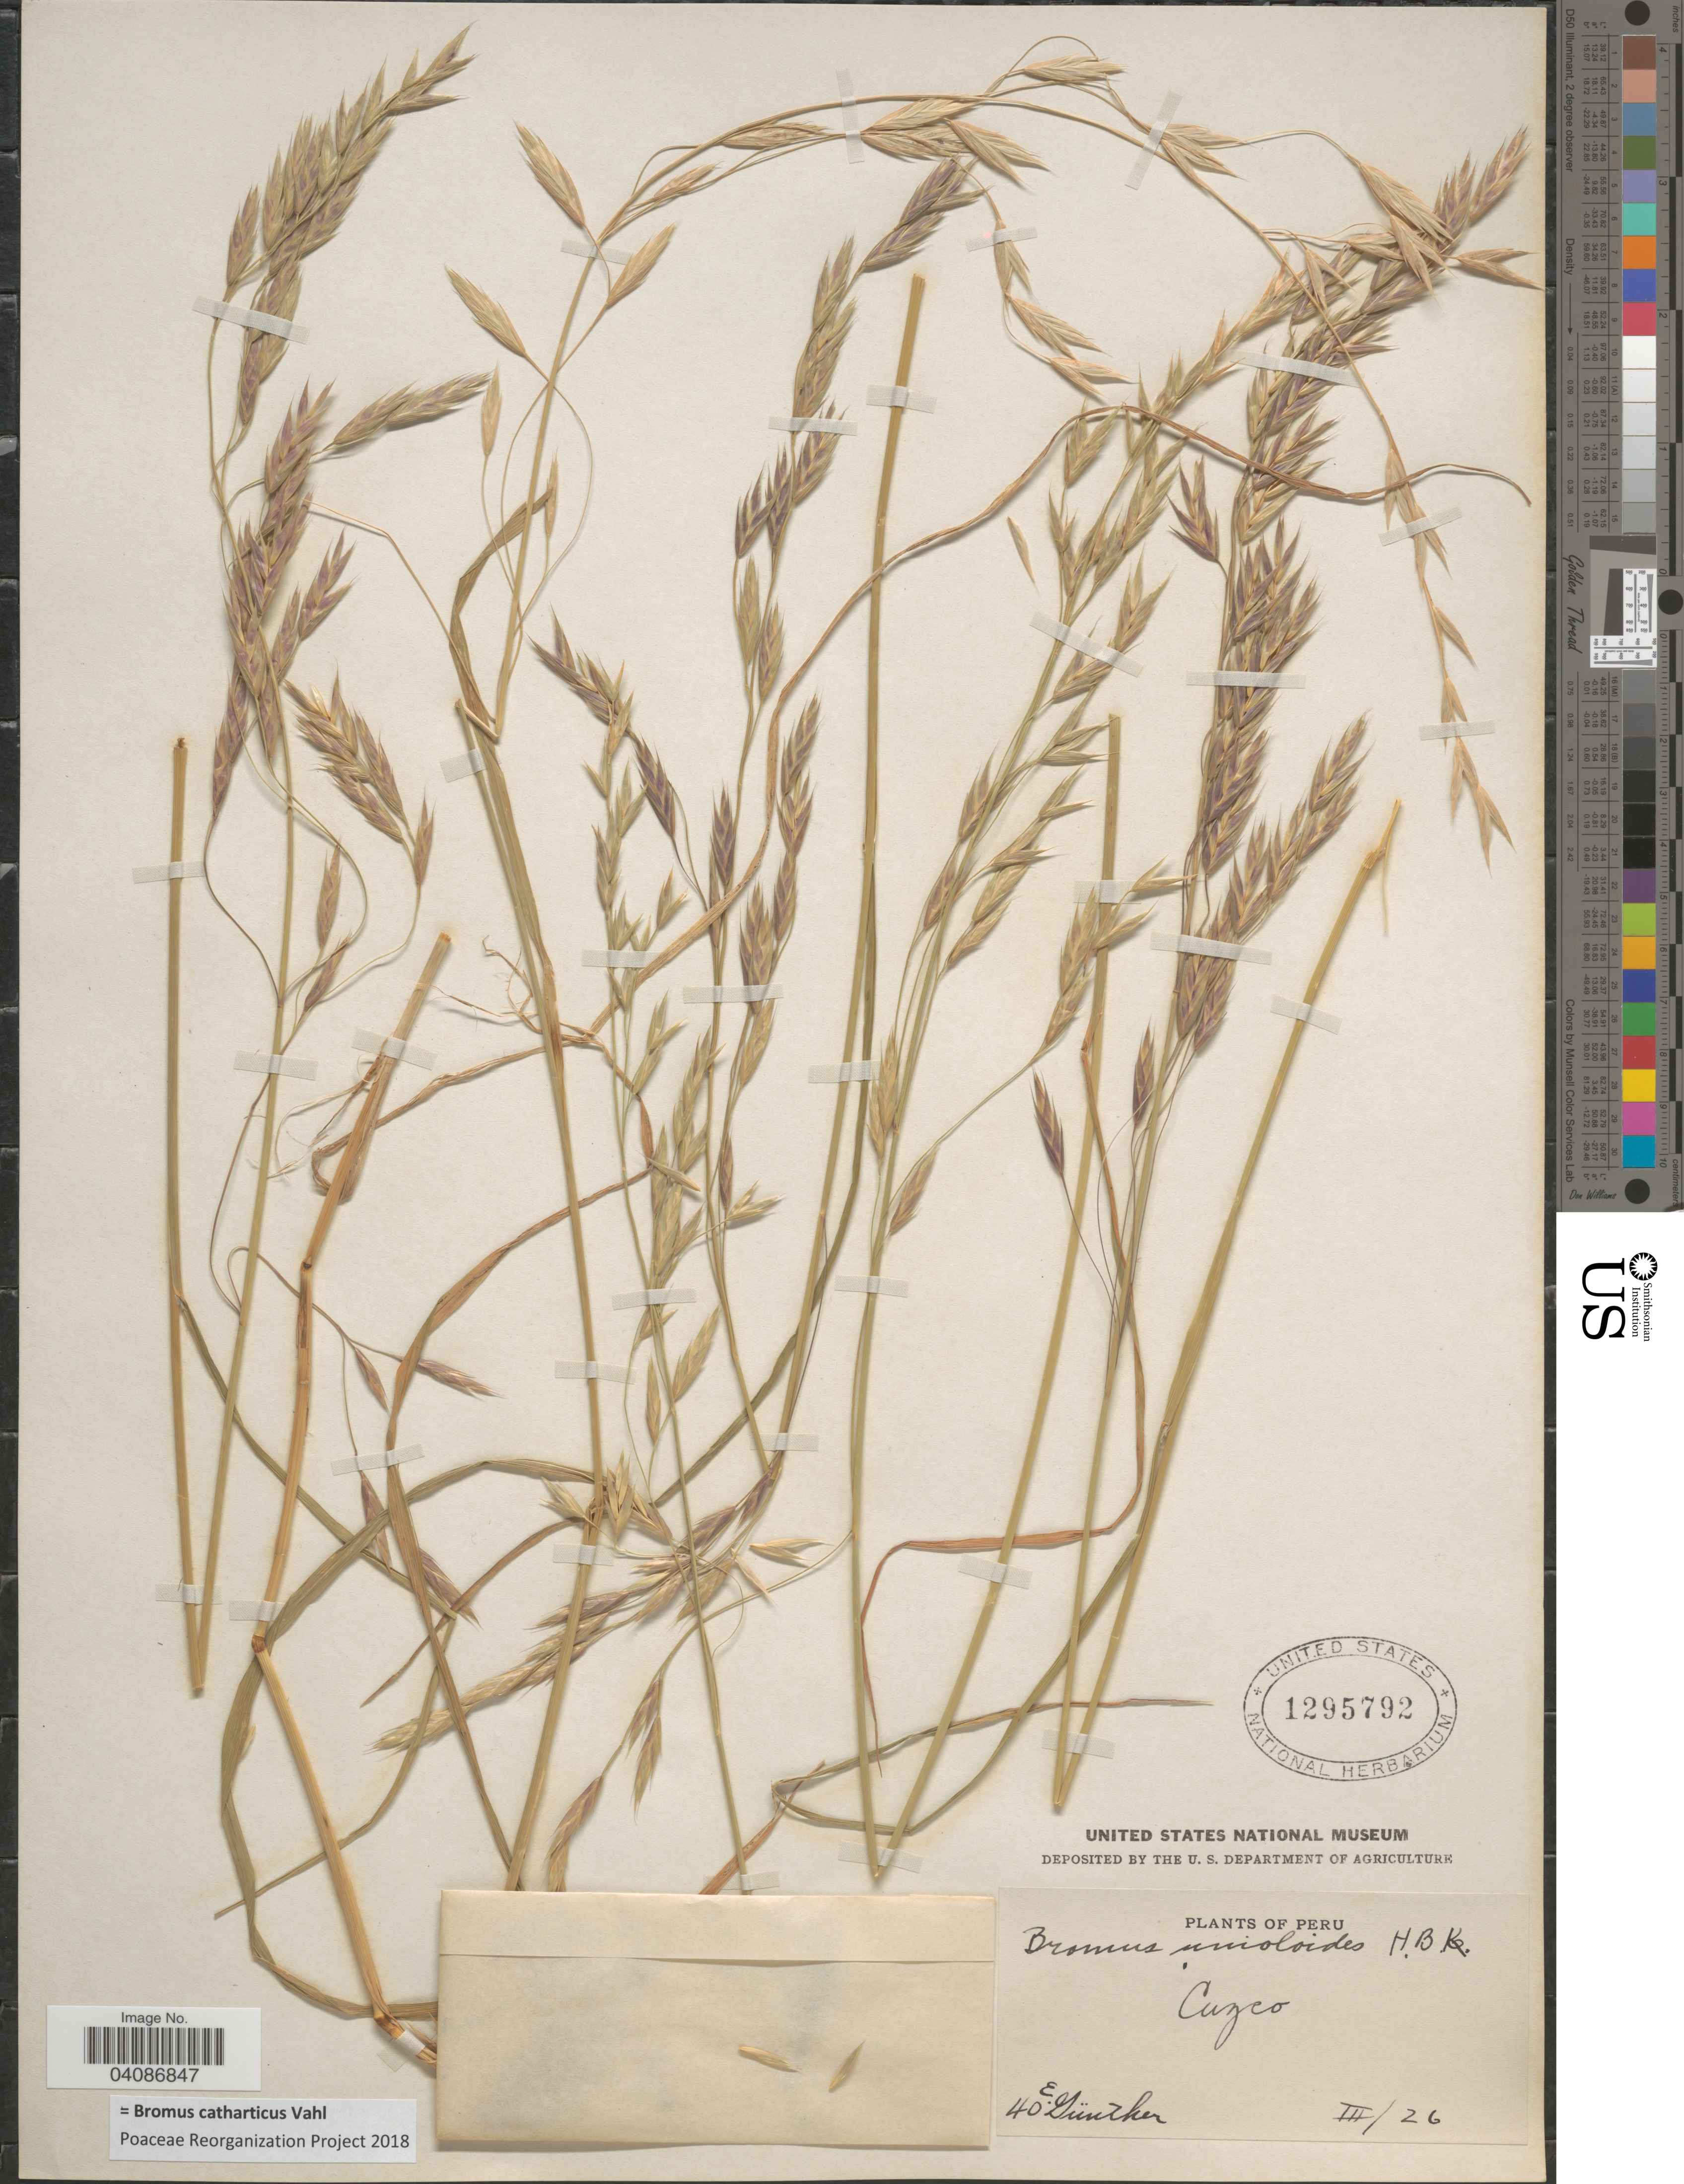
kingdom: Plantae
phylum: Tracheophyta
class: Liliopsida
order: Poales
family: Poaceae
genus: Bromus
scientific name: Bromus catharticus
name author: Vahl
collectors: E. Gunther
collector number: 40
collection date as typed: Transcribed d/m/y: /3/26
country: Peru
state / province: Cusco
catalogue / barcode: US 1295792